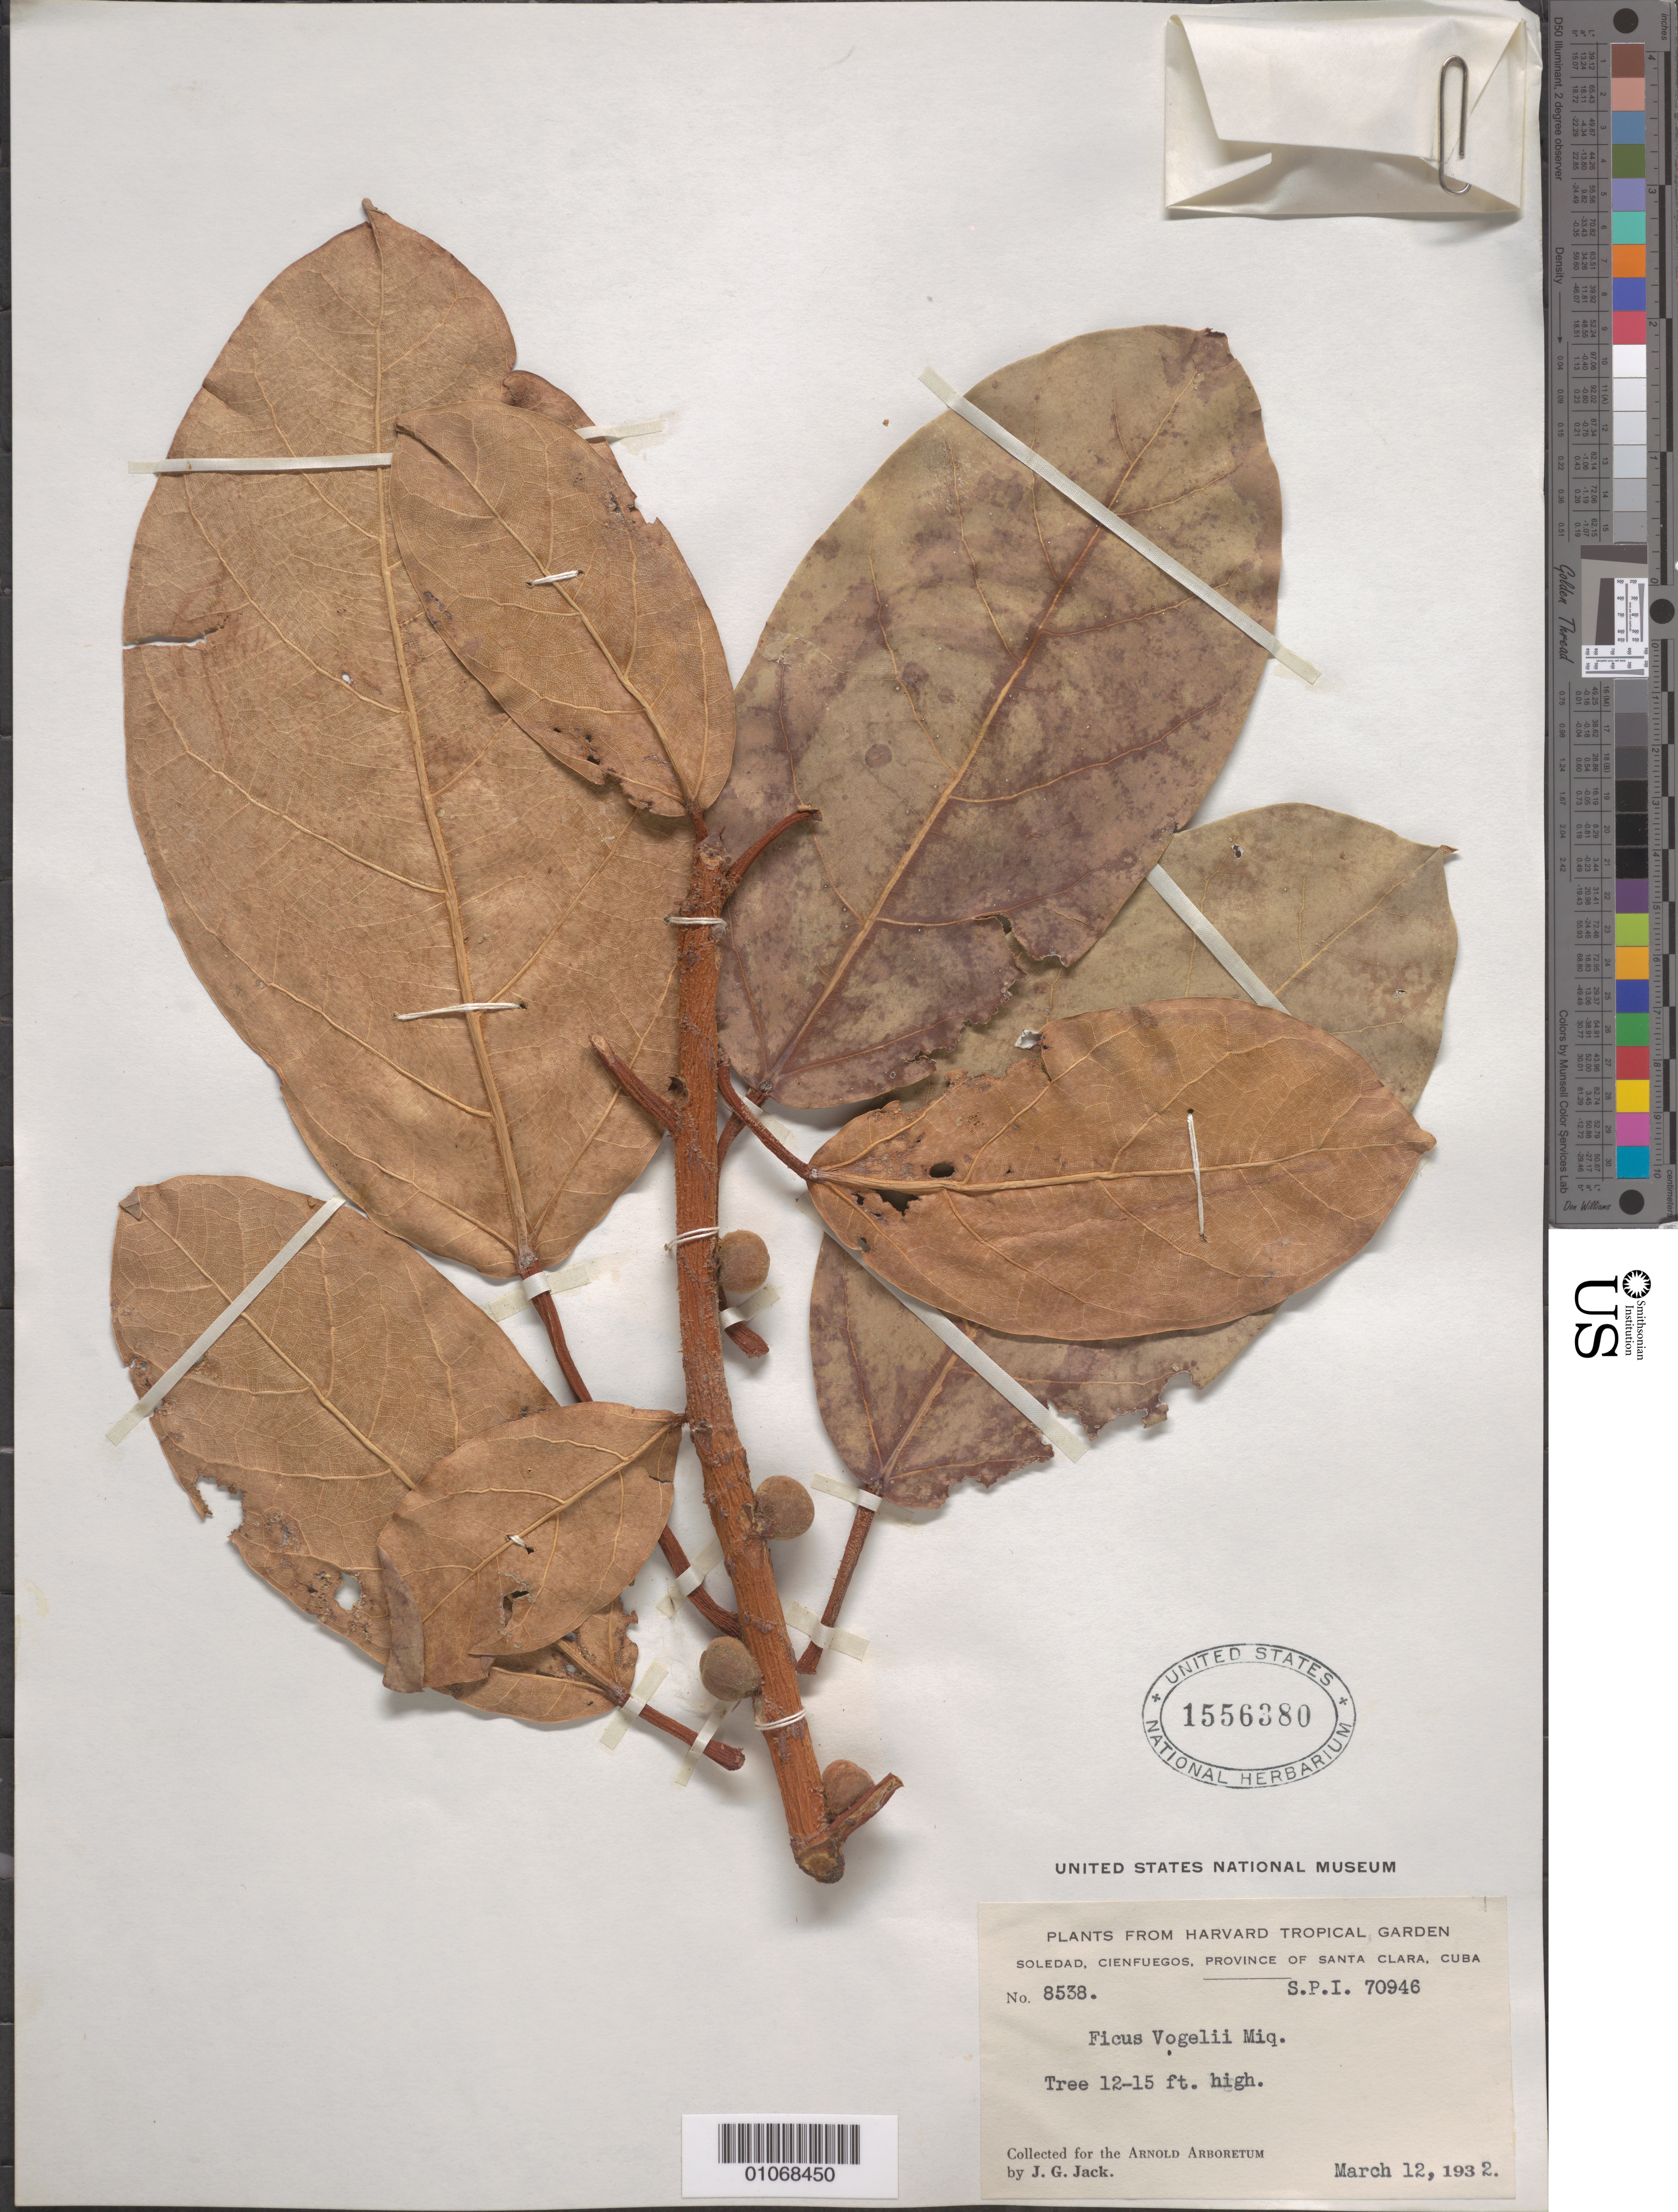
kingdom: Plantae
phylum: Tracheophyta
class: Magnoliopsida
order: Rosales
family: Moraceae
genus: Ficus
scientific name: Ficus vogelii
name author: (Miq.) Miq.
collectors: J. G. Jack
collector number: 8538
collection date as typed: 12 Mar 1932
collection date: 1932-03-12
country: Cuba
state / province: Villa Clara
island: Cuba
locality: Santa Clara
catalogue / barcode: US 1556380